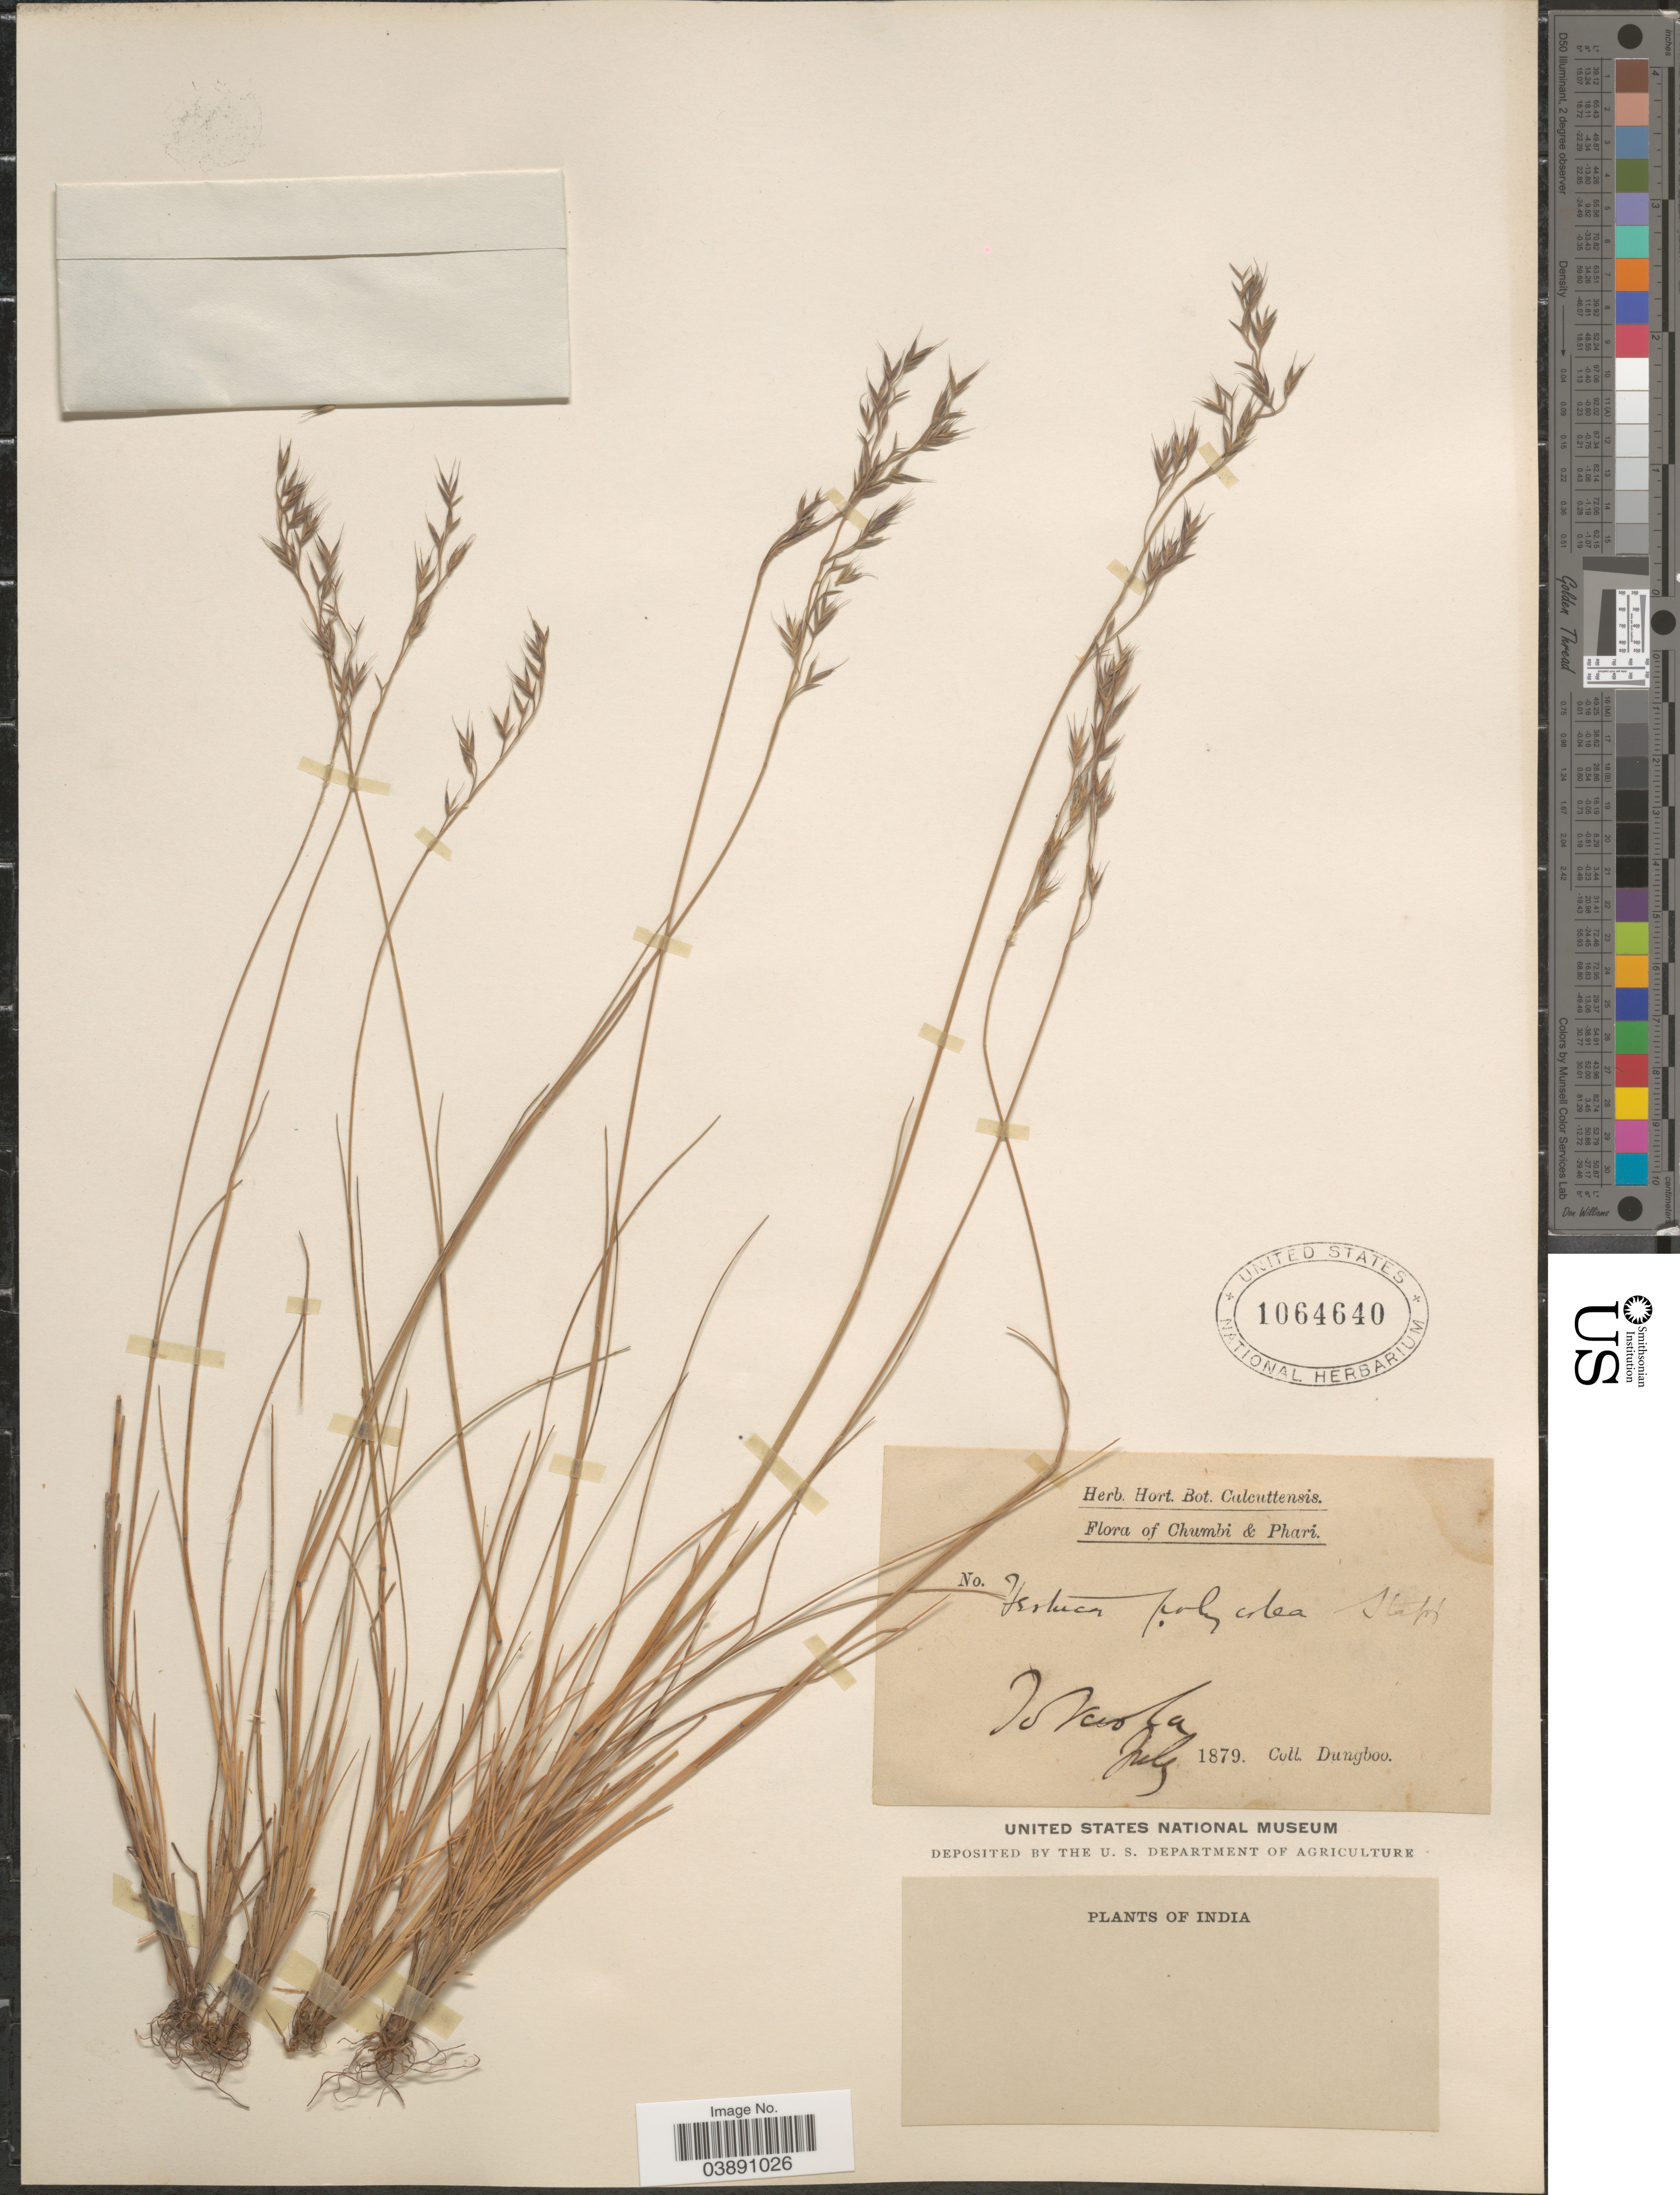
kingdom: Plantae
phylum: Tracheophyta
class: Liliopsida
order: Poales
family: Poaceae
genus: Festuca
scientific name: Festuca polycolea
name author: Stapf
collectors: Dungboo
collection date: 1879-07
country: India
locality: Chumbi & Phari. Id Kalla [interpreted].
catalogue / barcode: US 1064640